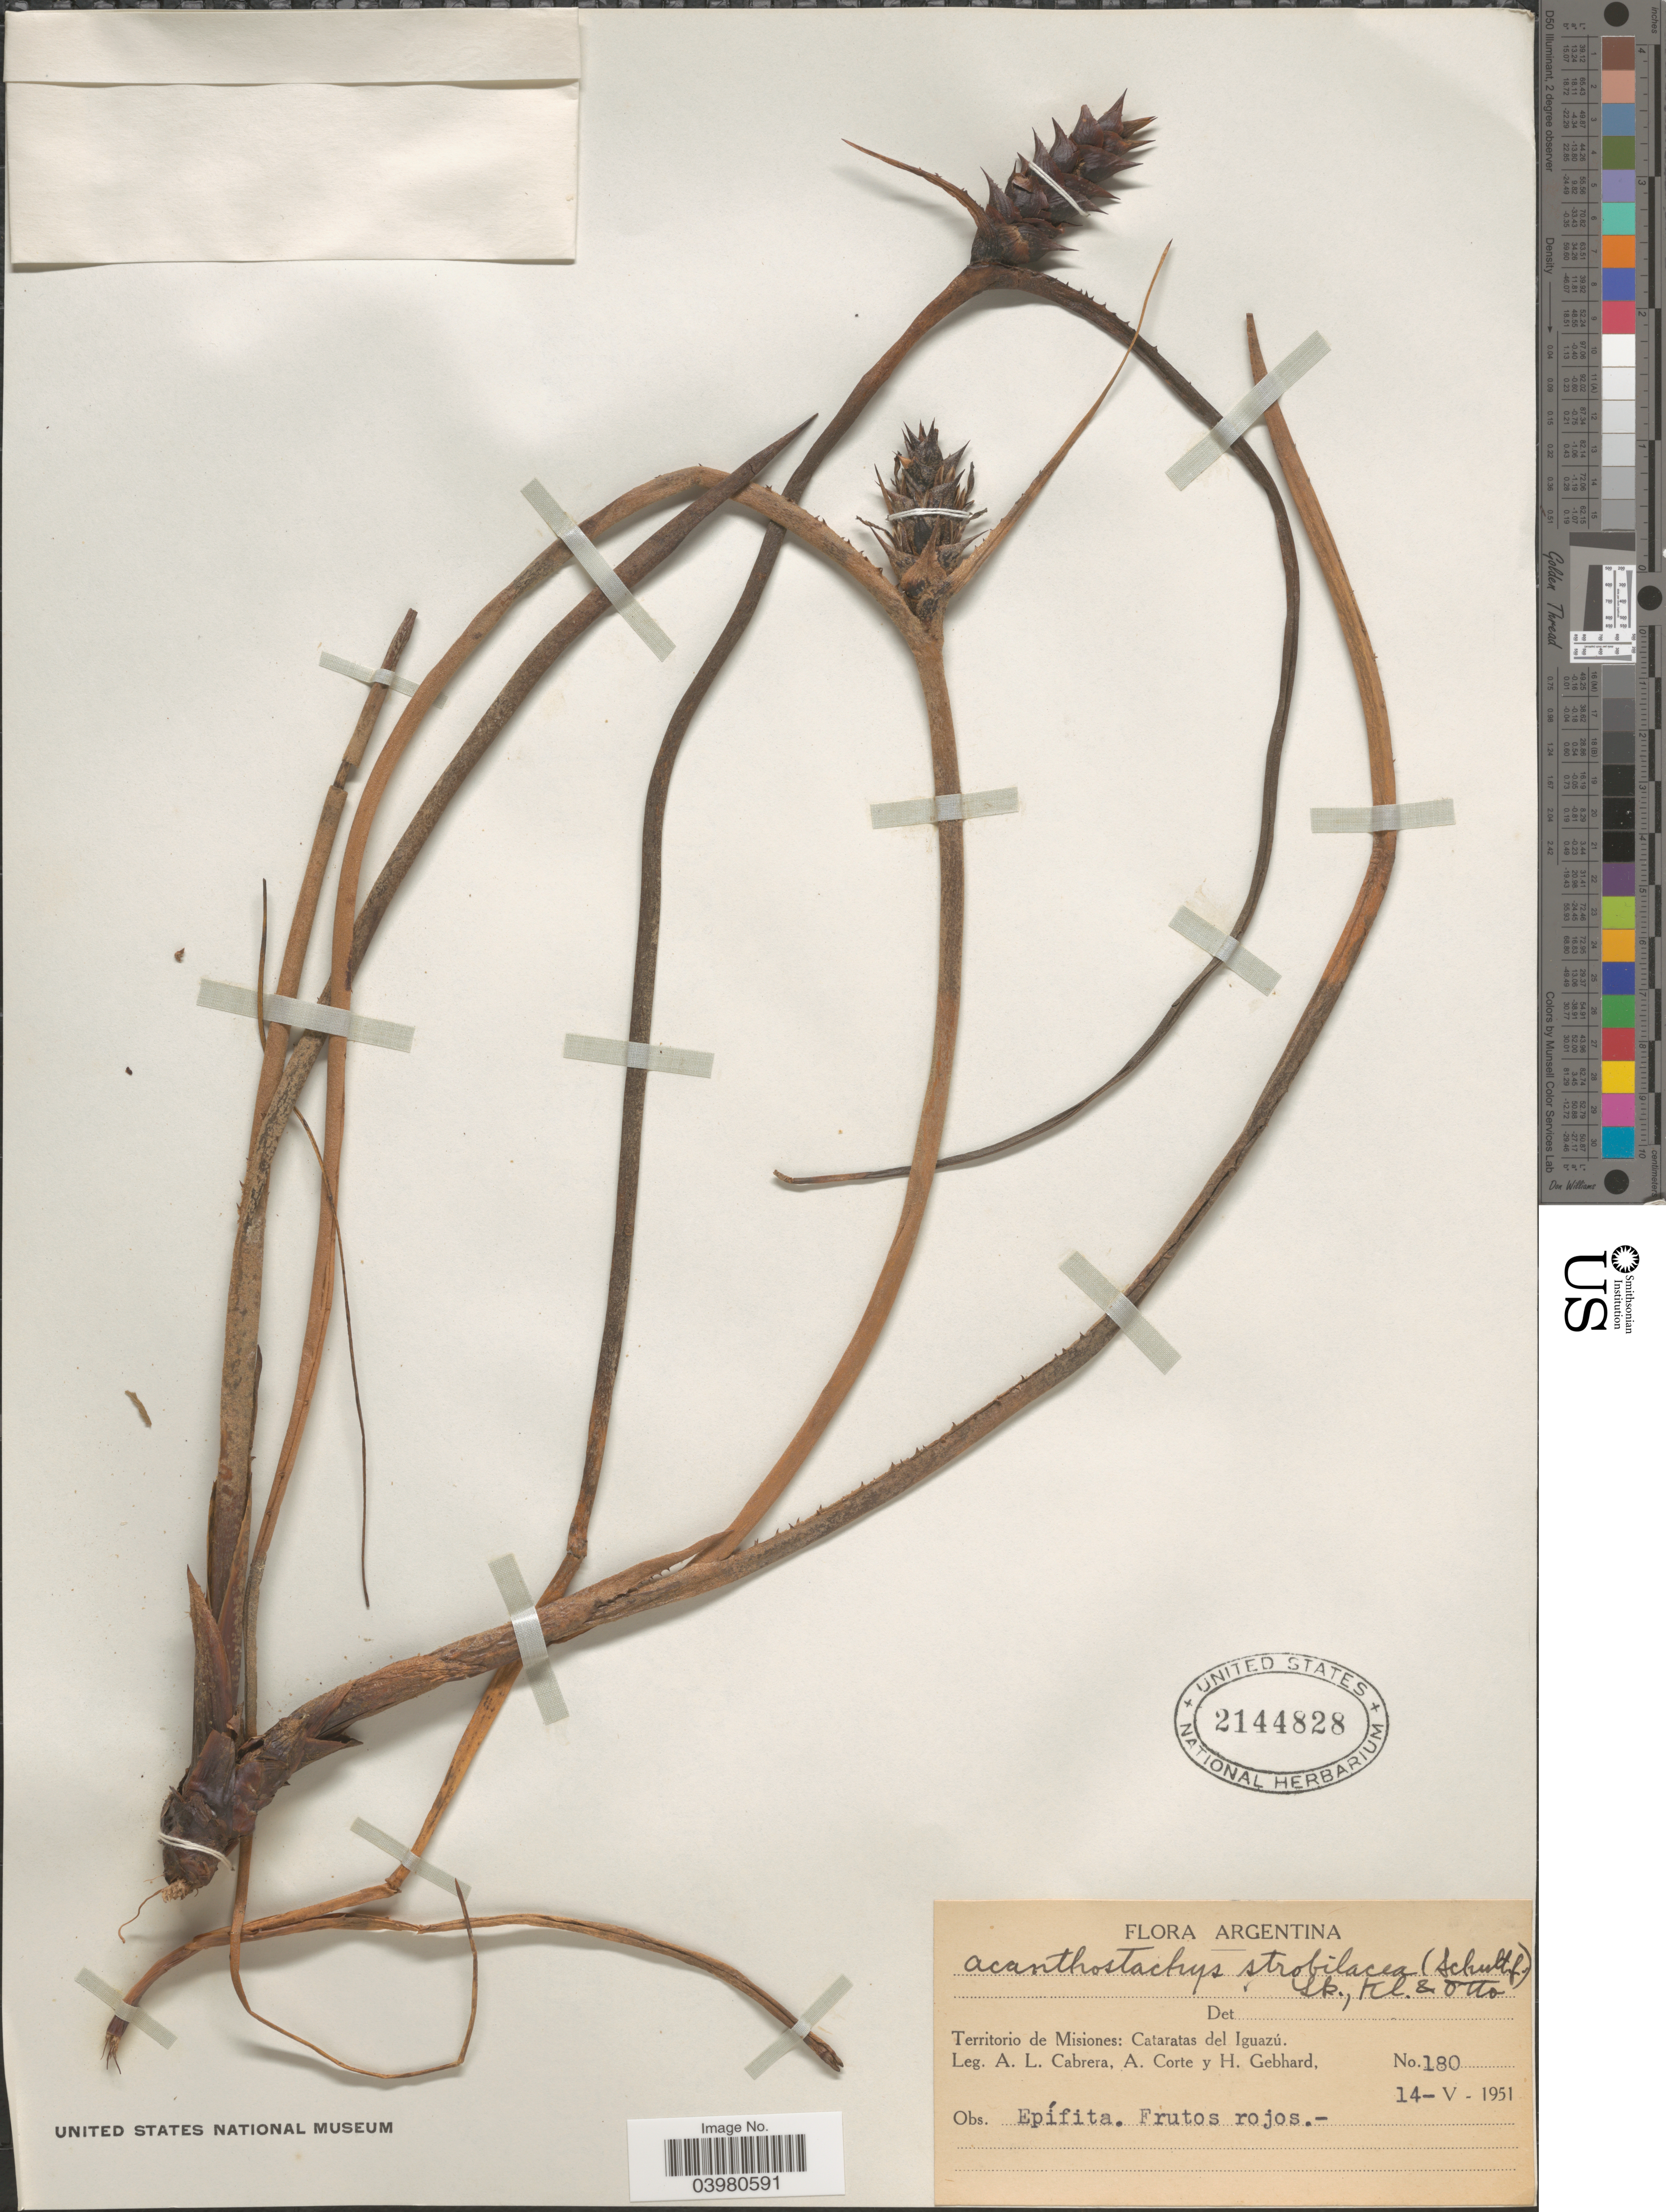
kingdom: Plantae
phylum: Tracheophyta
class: Liliopsida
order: Poales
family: Bromeliaceae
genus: Acanthostachys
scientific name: Acanthostachys strobilacea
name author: (Schult. f.) Klotzsch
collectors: A. L. Cabrera, A. Corte & H. Gebhard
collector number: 180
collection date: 1951-05-14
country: Argentina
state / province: Misiones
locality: Cataratas del Iguazú.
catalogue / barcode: US 2144828